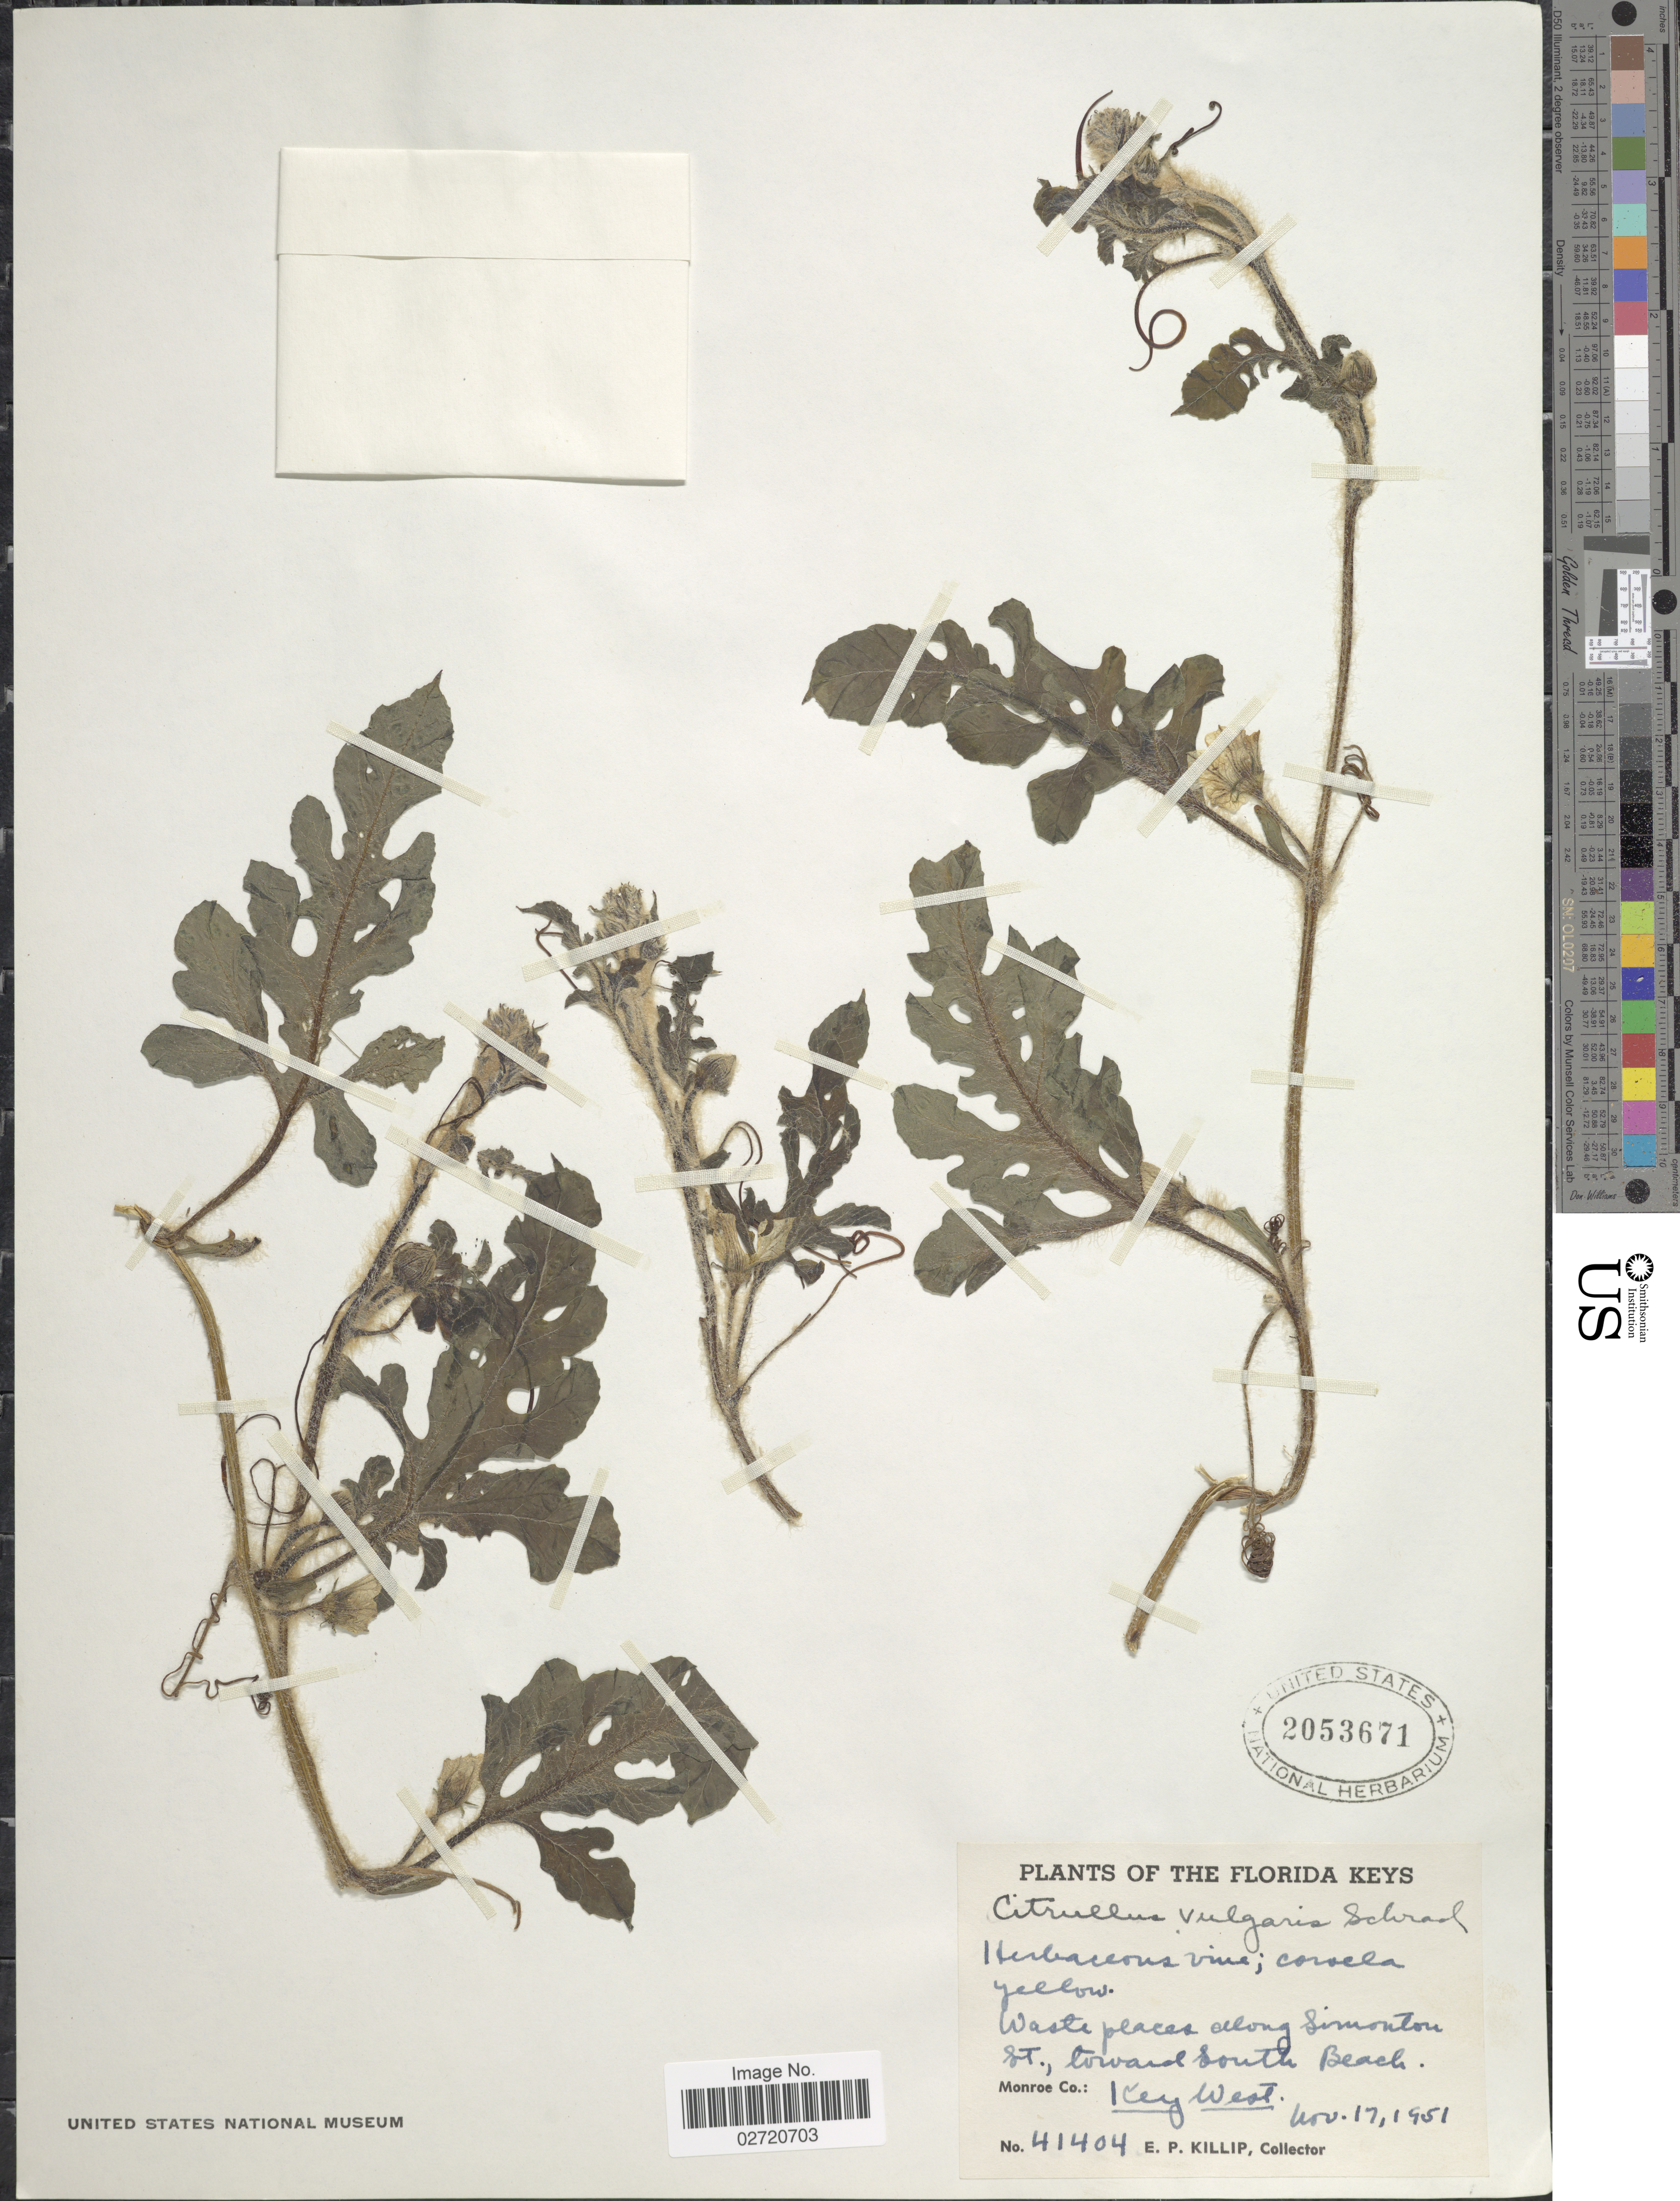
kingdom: Plantae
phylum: Tracheophyta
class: Magnoliopsida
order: Cucurbitales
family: Cucurbitaceae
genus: Citrullus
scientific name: Citrullus lanatus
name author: (Thunb.) Matsum. & Nakai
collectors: E. P. Killip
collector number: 41404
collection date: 1951-11-17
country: United States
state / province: Florida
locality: Waste places along Simonton St., toward South Beach. Monroe Co.: Key West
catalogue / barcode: US 2053671